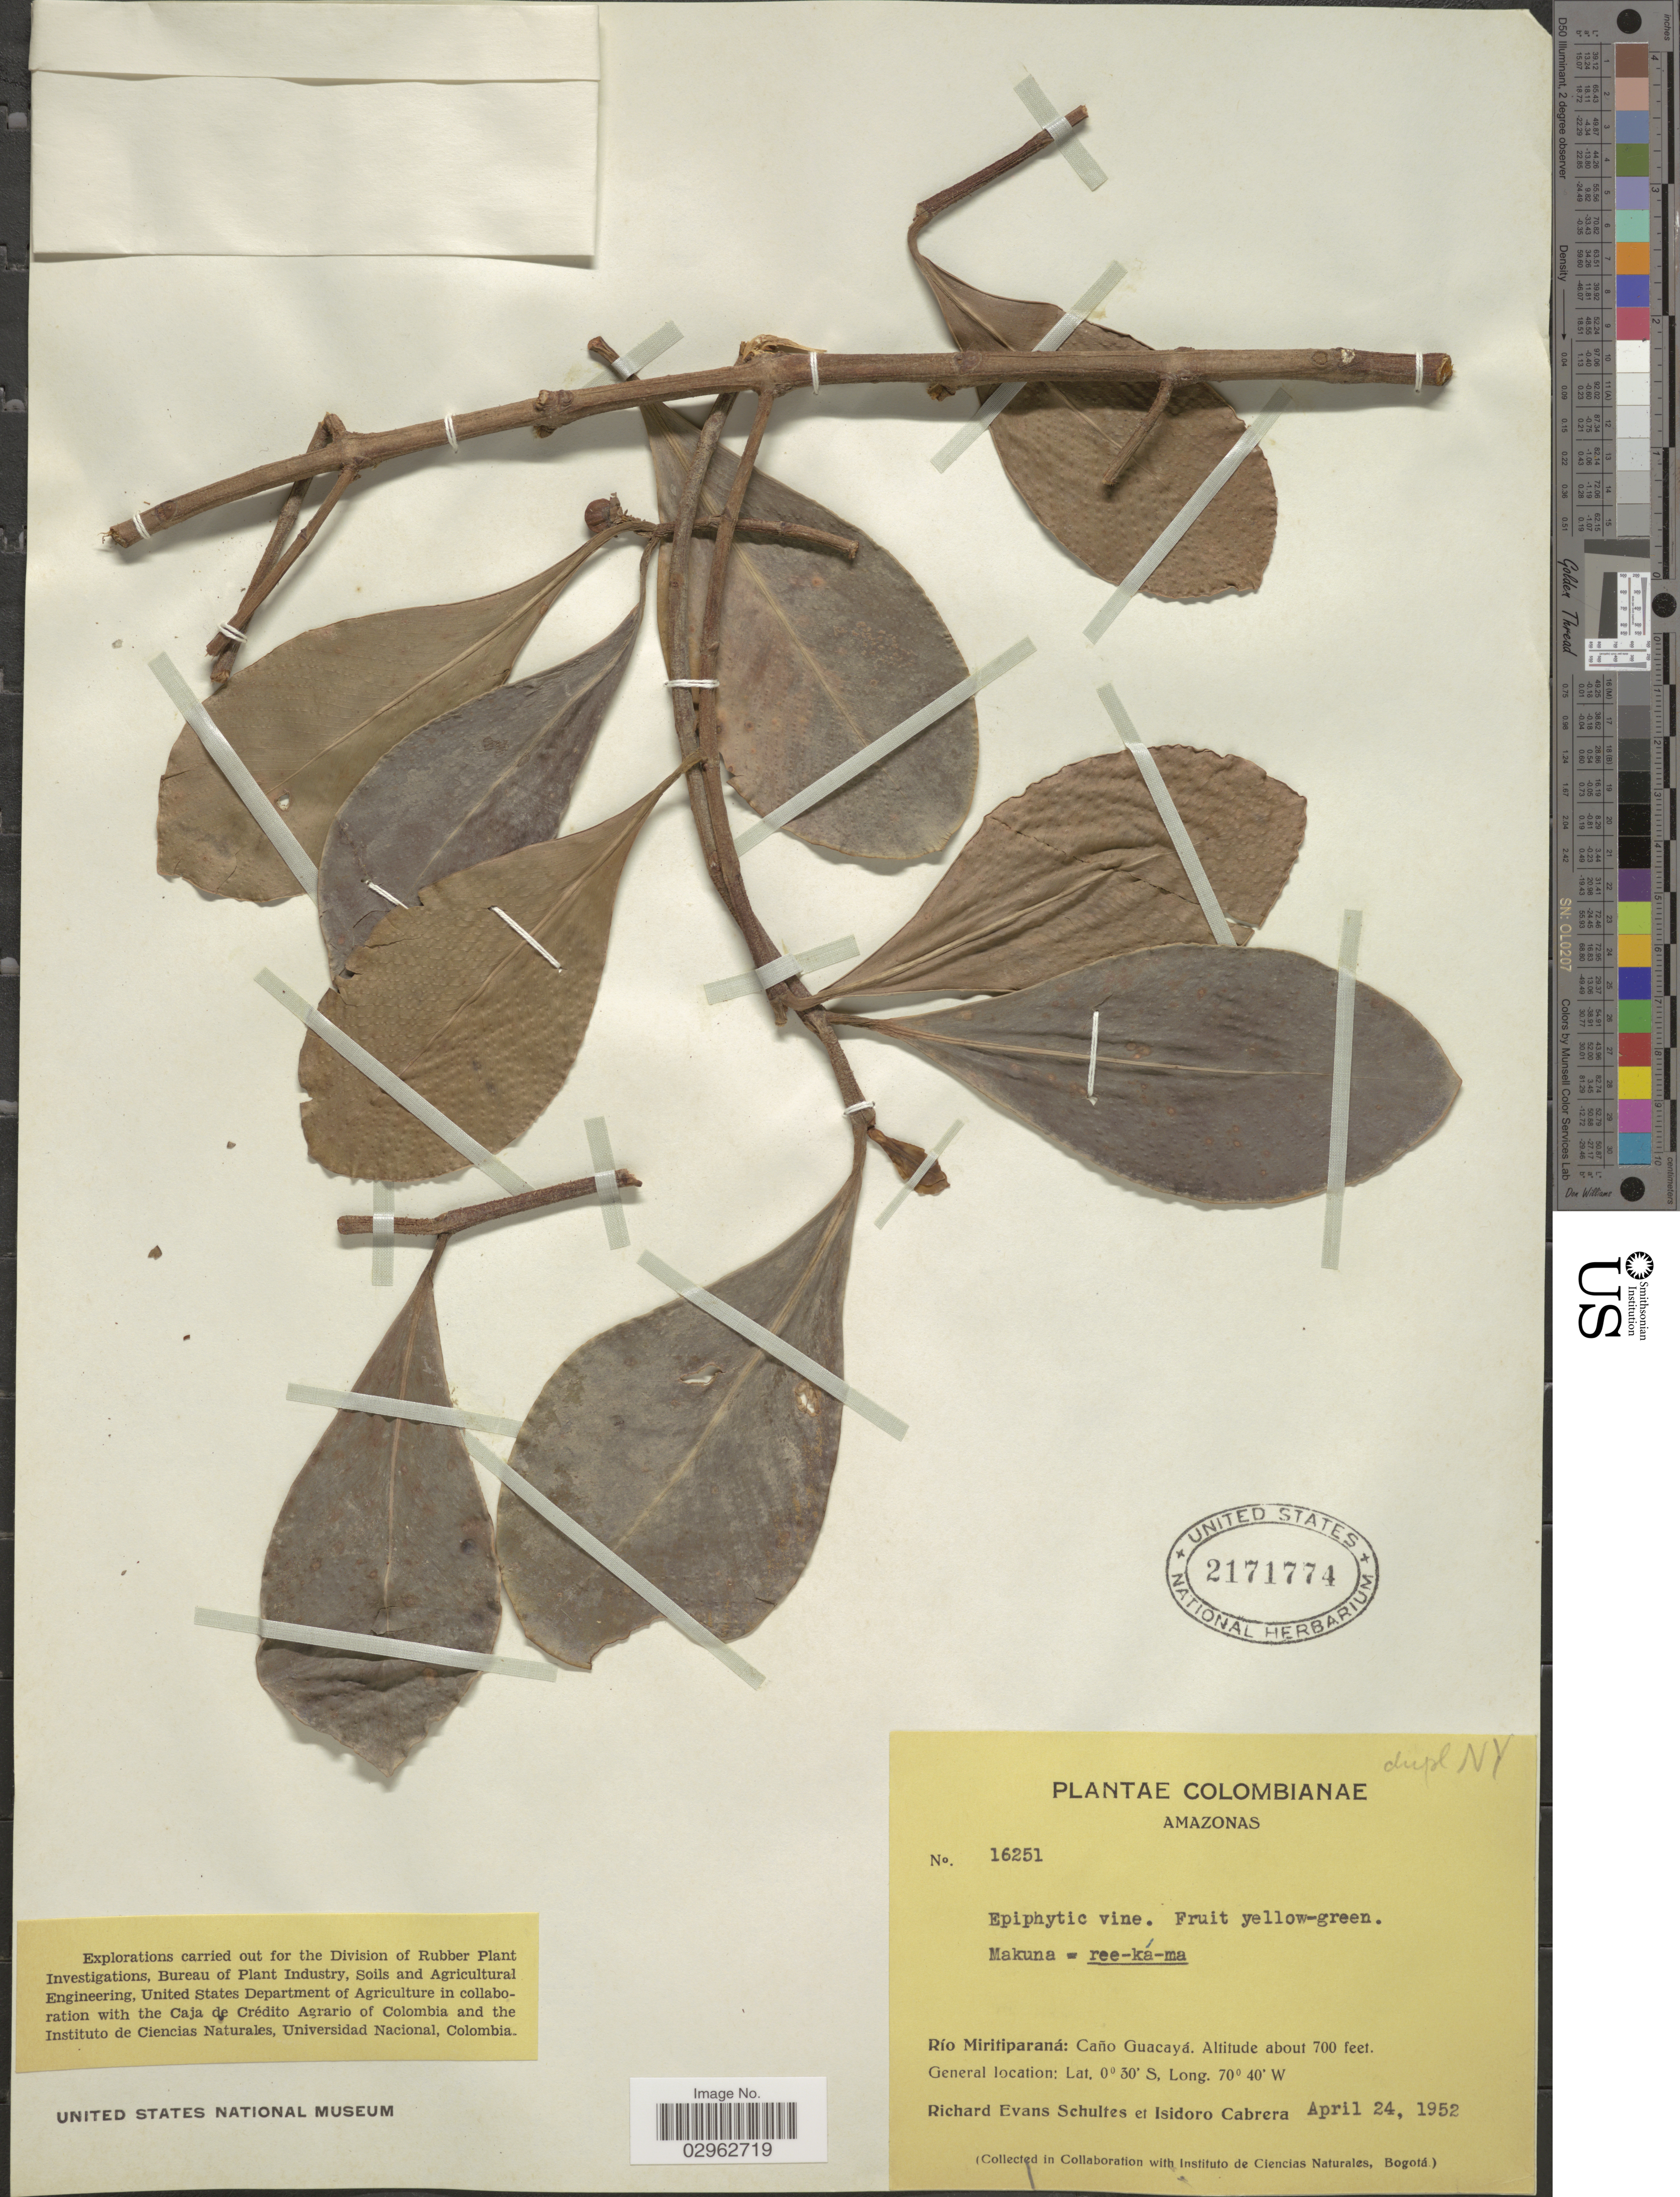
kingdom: Plantae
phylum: Tracheophyta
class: Magnoliopsida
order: Malpighiales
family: Clusiaceae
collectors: R. E. Schultes & I. Cabrera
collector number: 16251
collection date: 1952-04-24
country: Colombia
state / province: Amazônas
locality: Río Miritiparaná: Caño Guacayá.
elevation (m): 213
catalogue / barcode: US 2171774